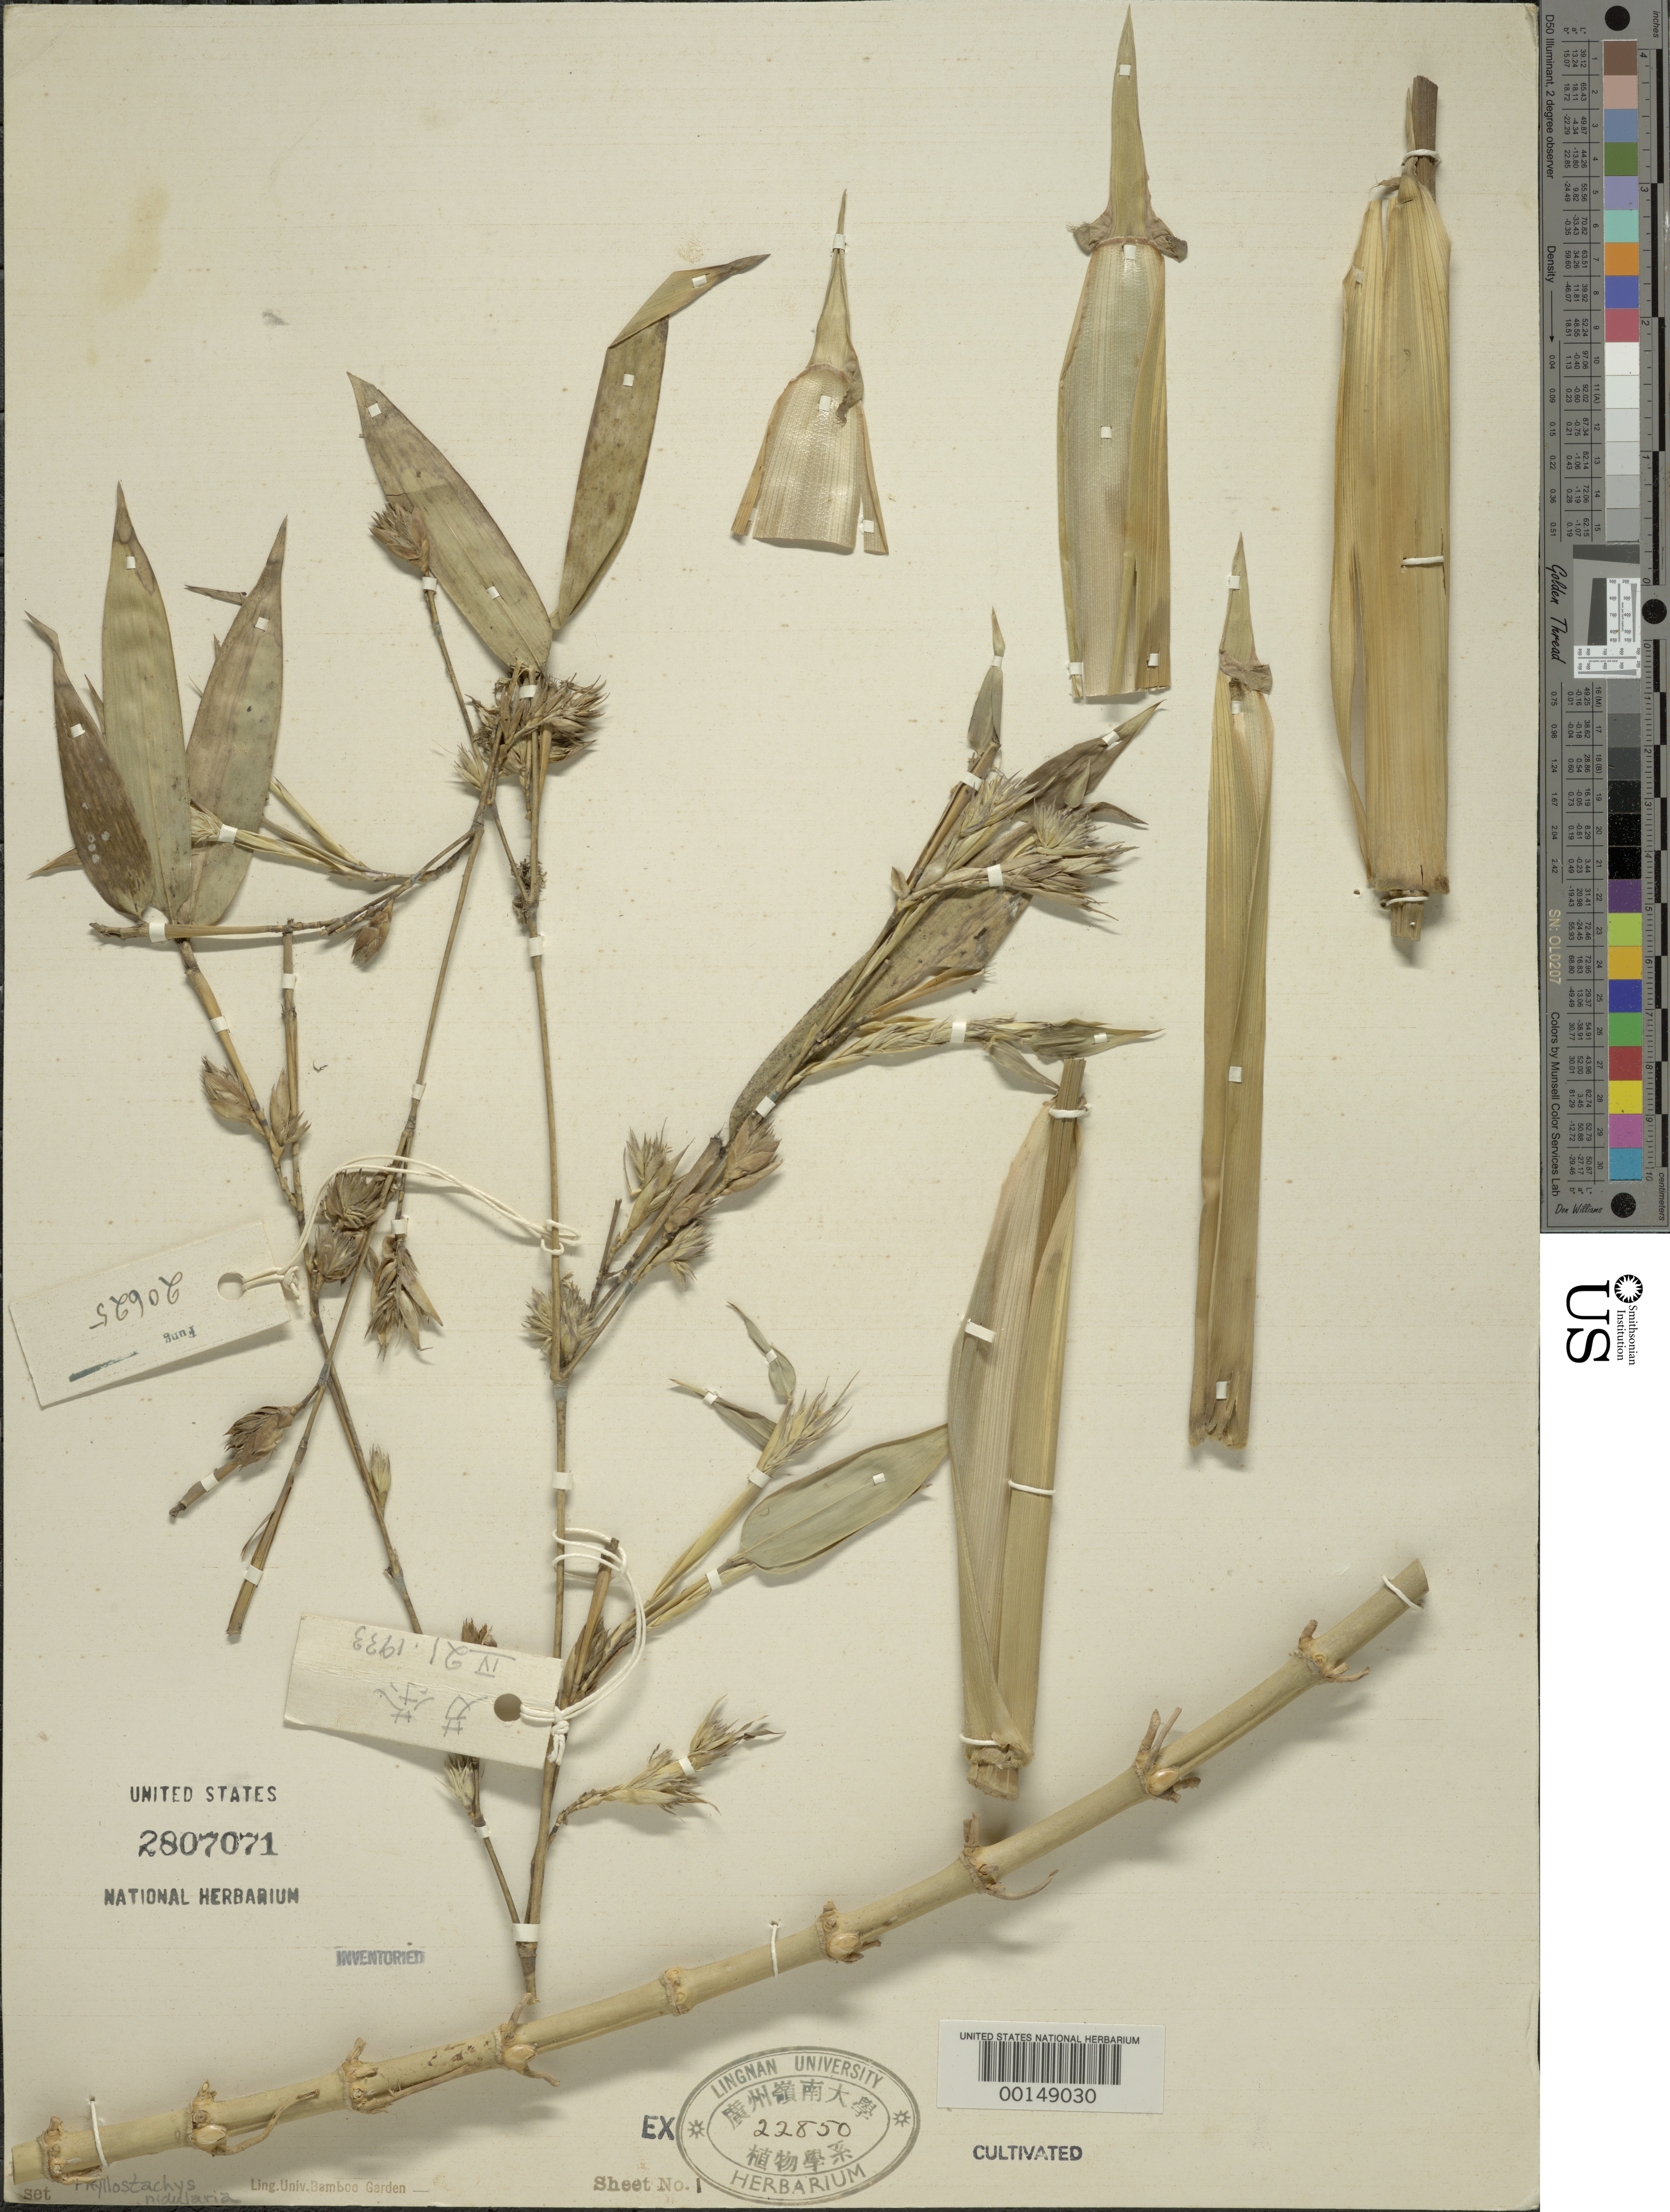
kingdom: Plantae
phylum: Tracheophyta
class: Liliopsida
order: Poales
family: Poaceae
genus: Phyllostachys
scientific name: Phyllostachys nidularia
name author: Munro ex Fenzi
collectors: H. L. Fung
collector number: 20625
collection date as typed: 21 Apr 1933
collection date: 1933-04-21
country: China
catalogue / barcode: US 2807071